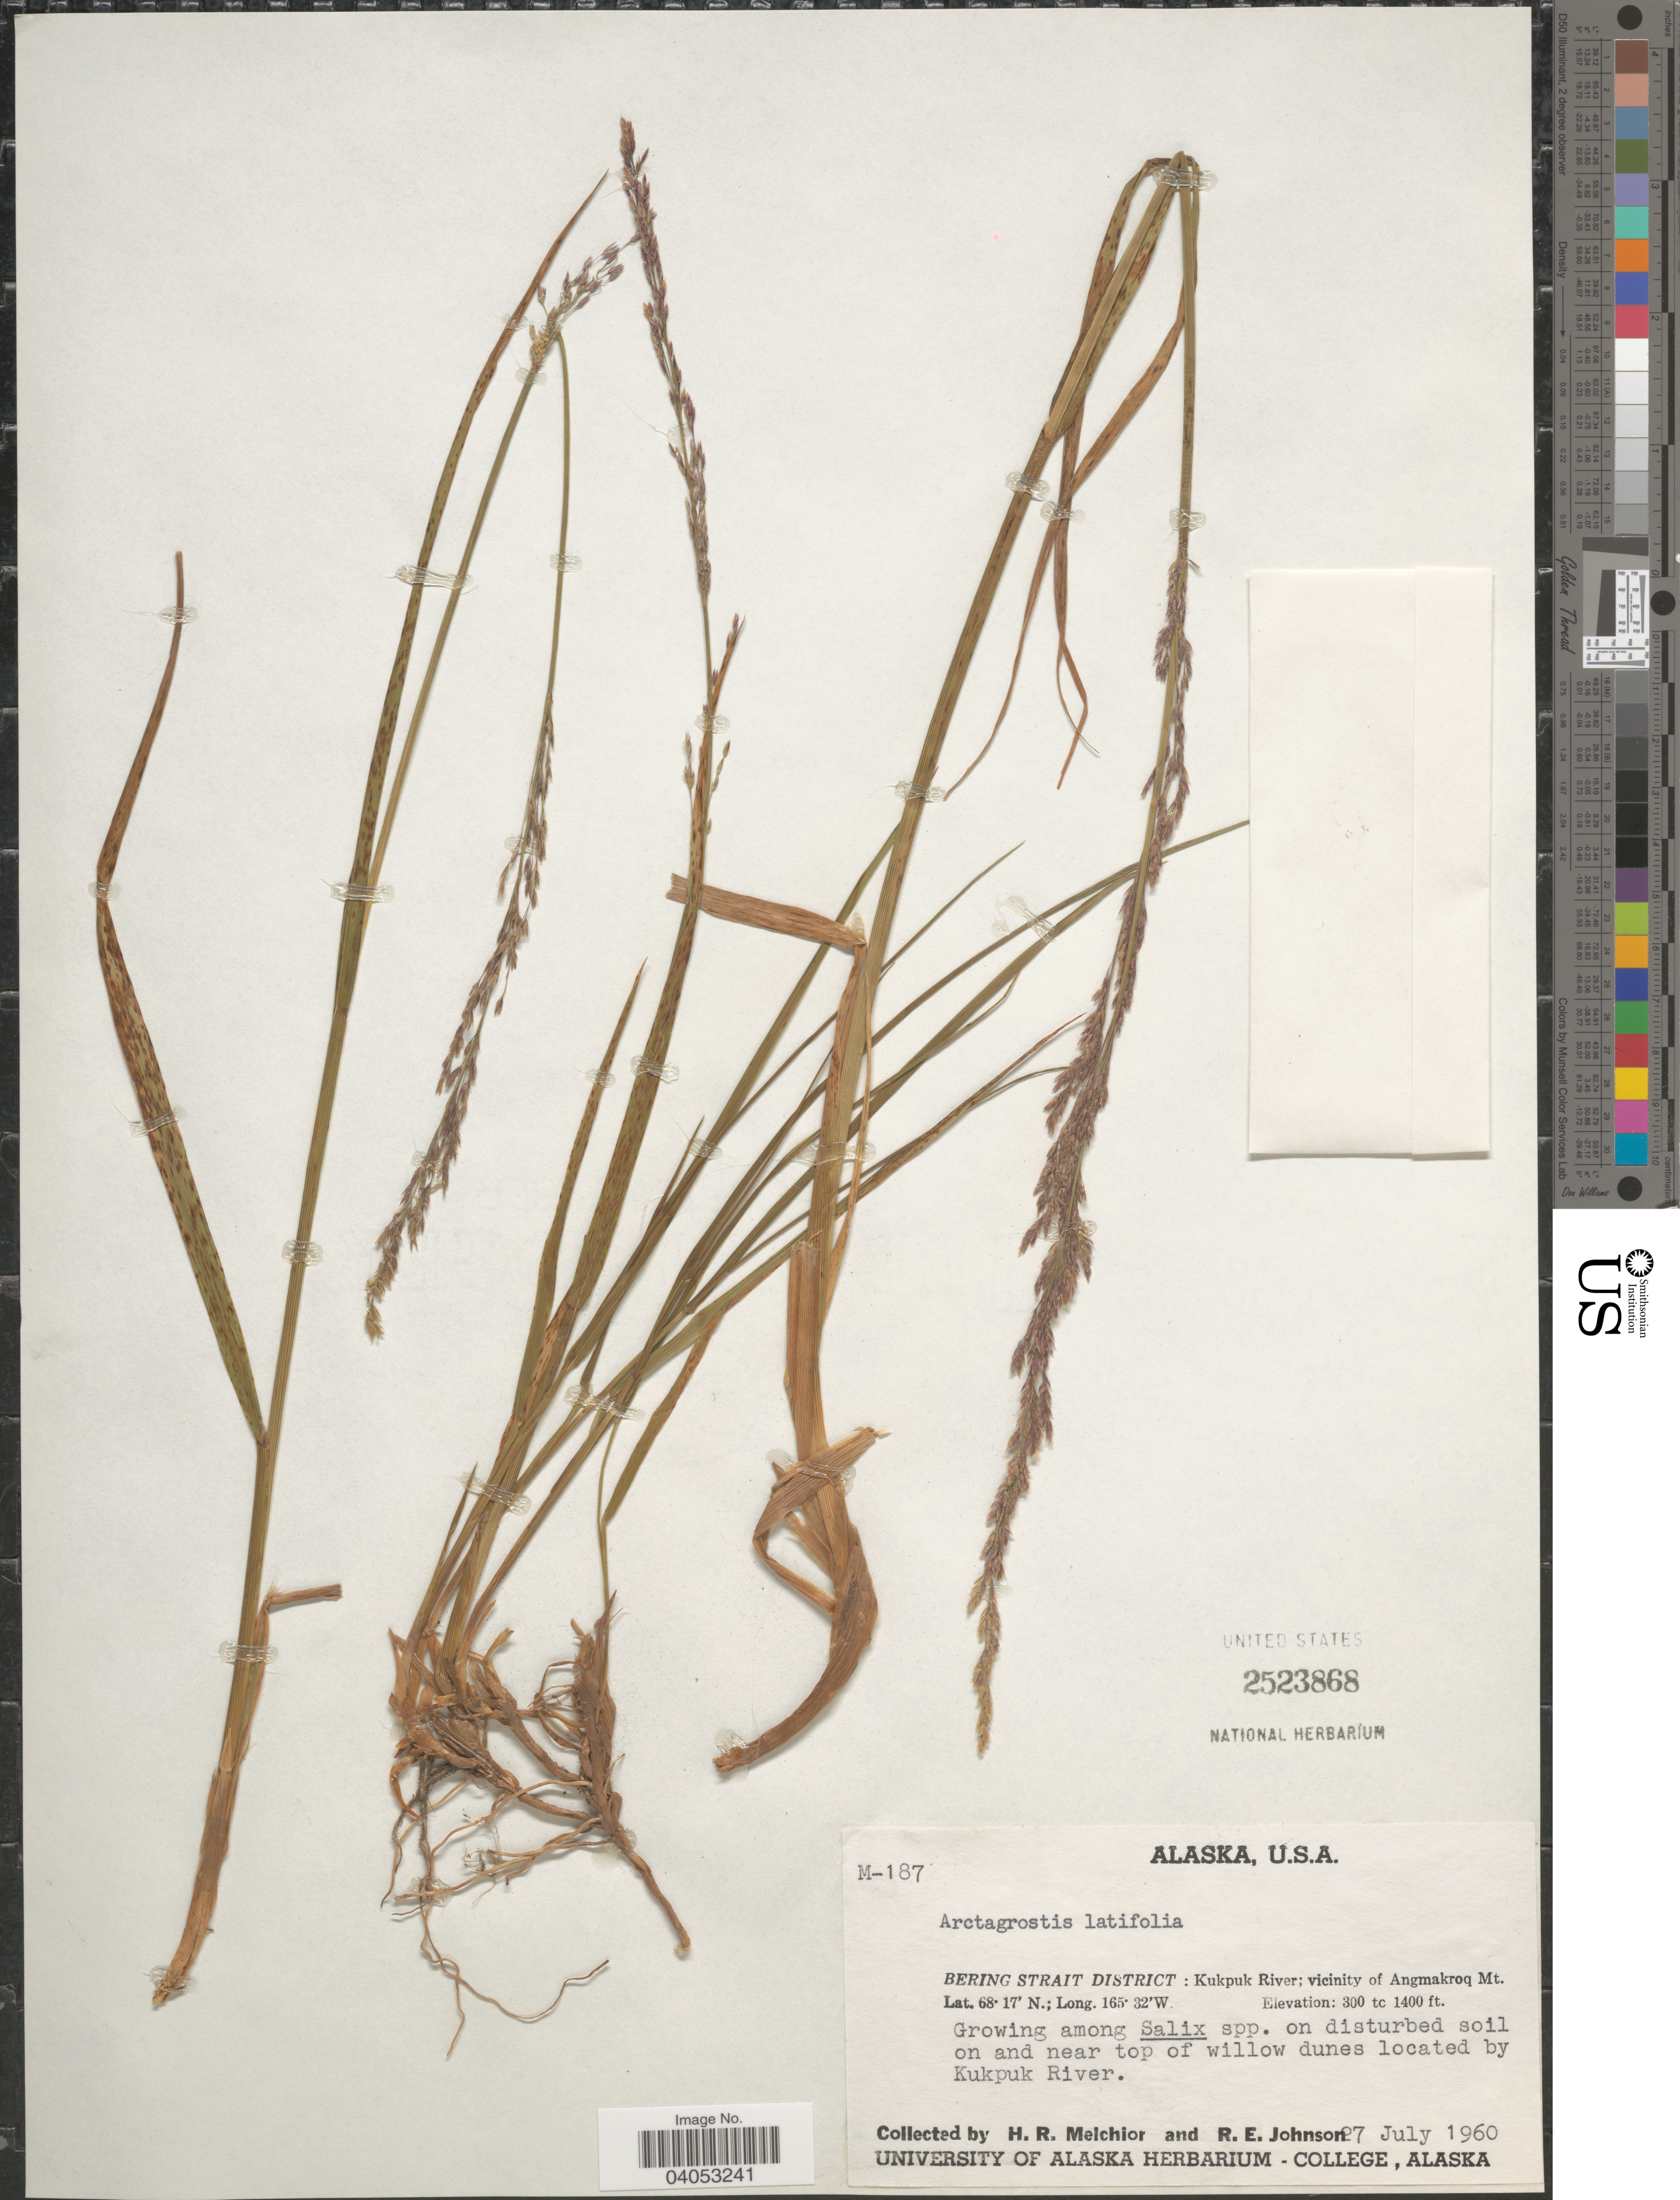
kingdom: Plantae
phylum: Tracheophyta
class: Liliopsida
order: Poales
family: Poaceae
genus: Arctagrostis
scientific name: Arctagrostis latifolia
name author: (R. Br.) Griseb.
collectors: H. R. Melchior & R. Johnson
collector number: M-187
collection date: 1960-07-27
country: United States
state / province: Alaska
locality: Bering Strait District: Kukpuk River; vicinity of Angmakroq Mt. On disturbed soil on and near top of willow dunes located by Kukpuk River.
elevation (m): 91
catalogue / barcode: US 2523868